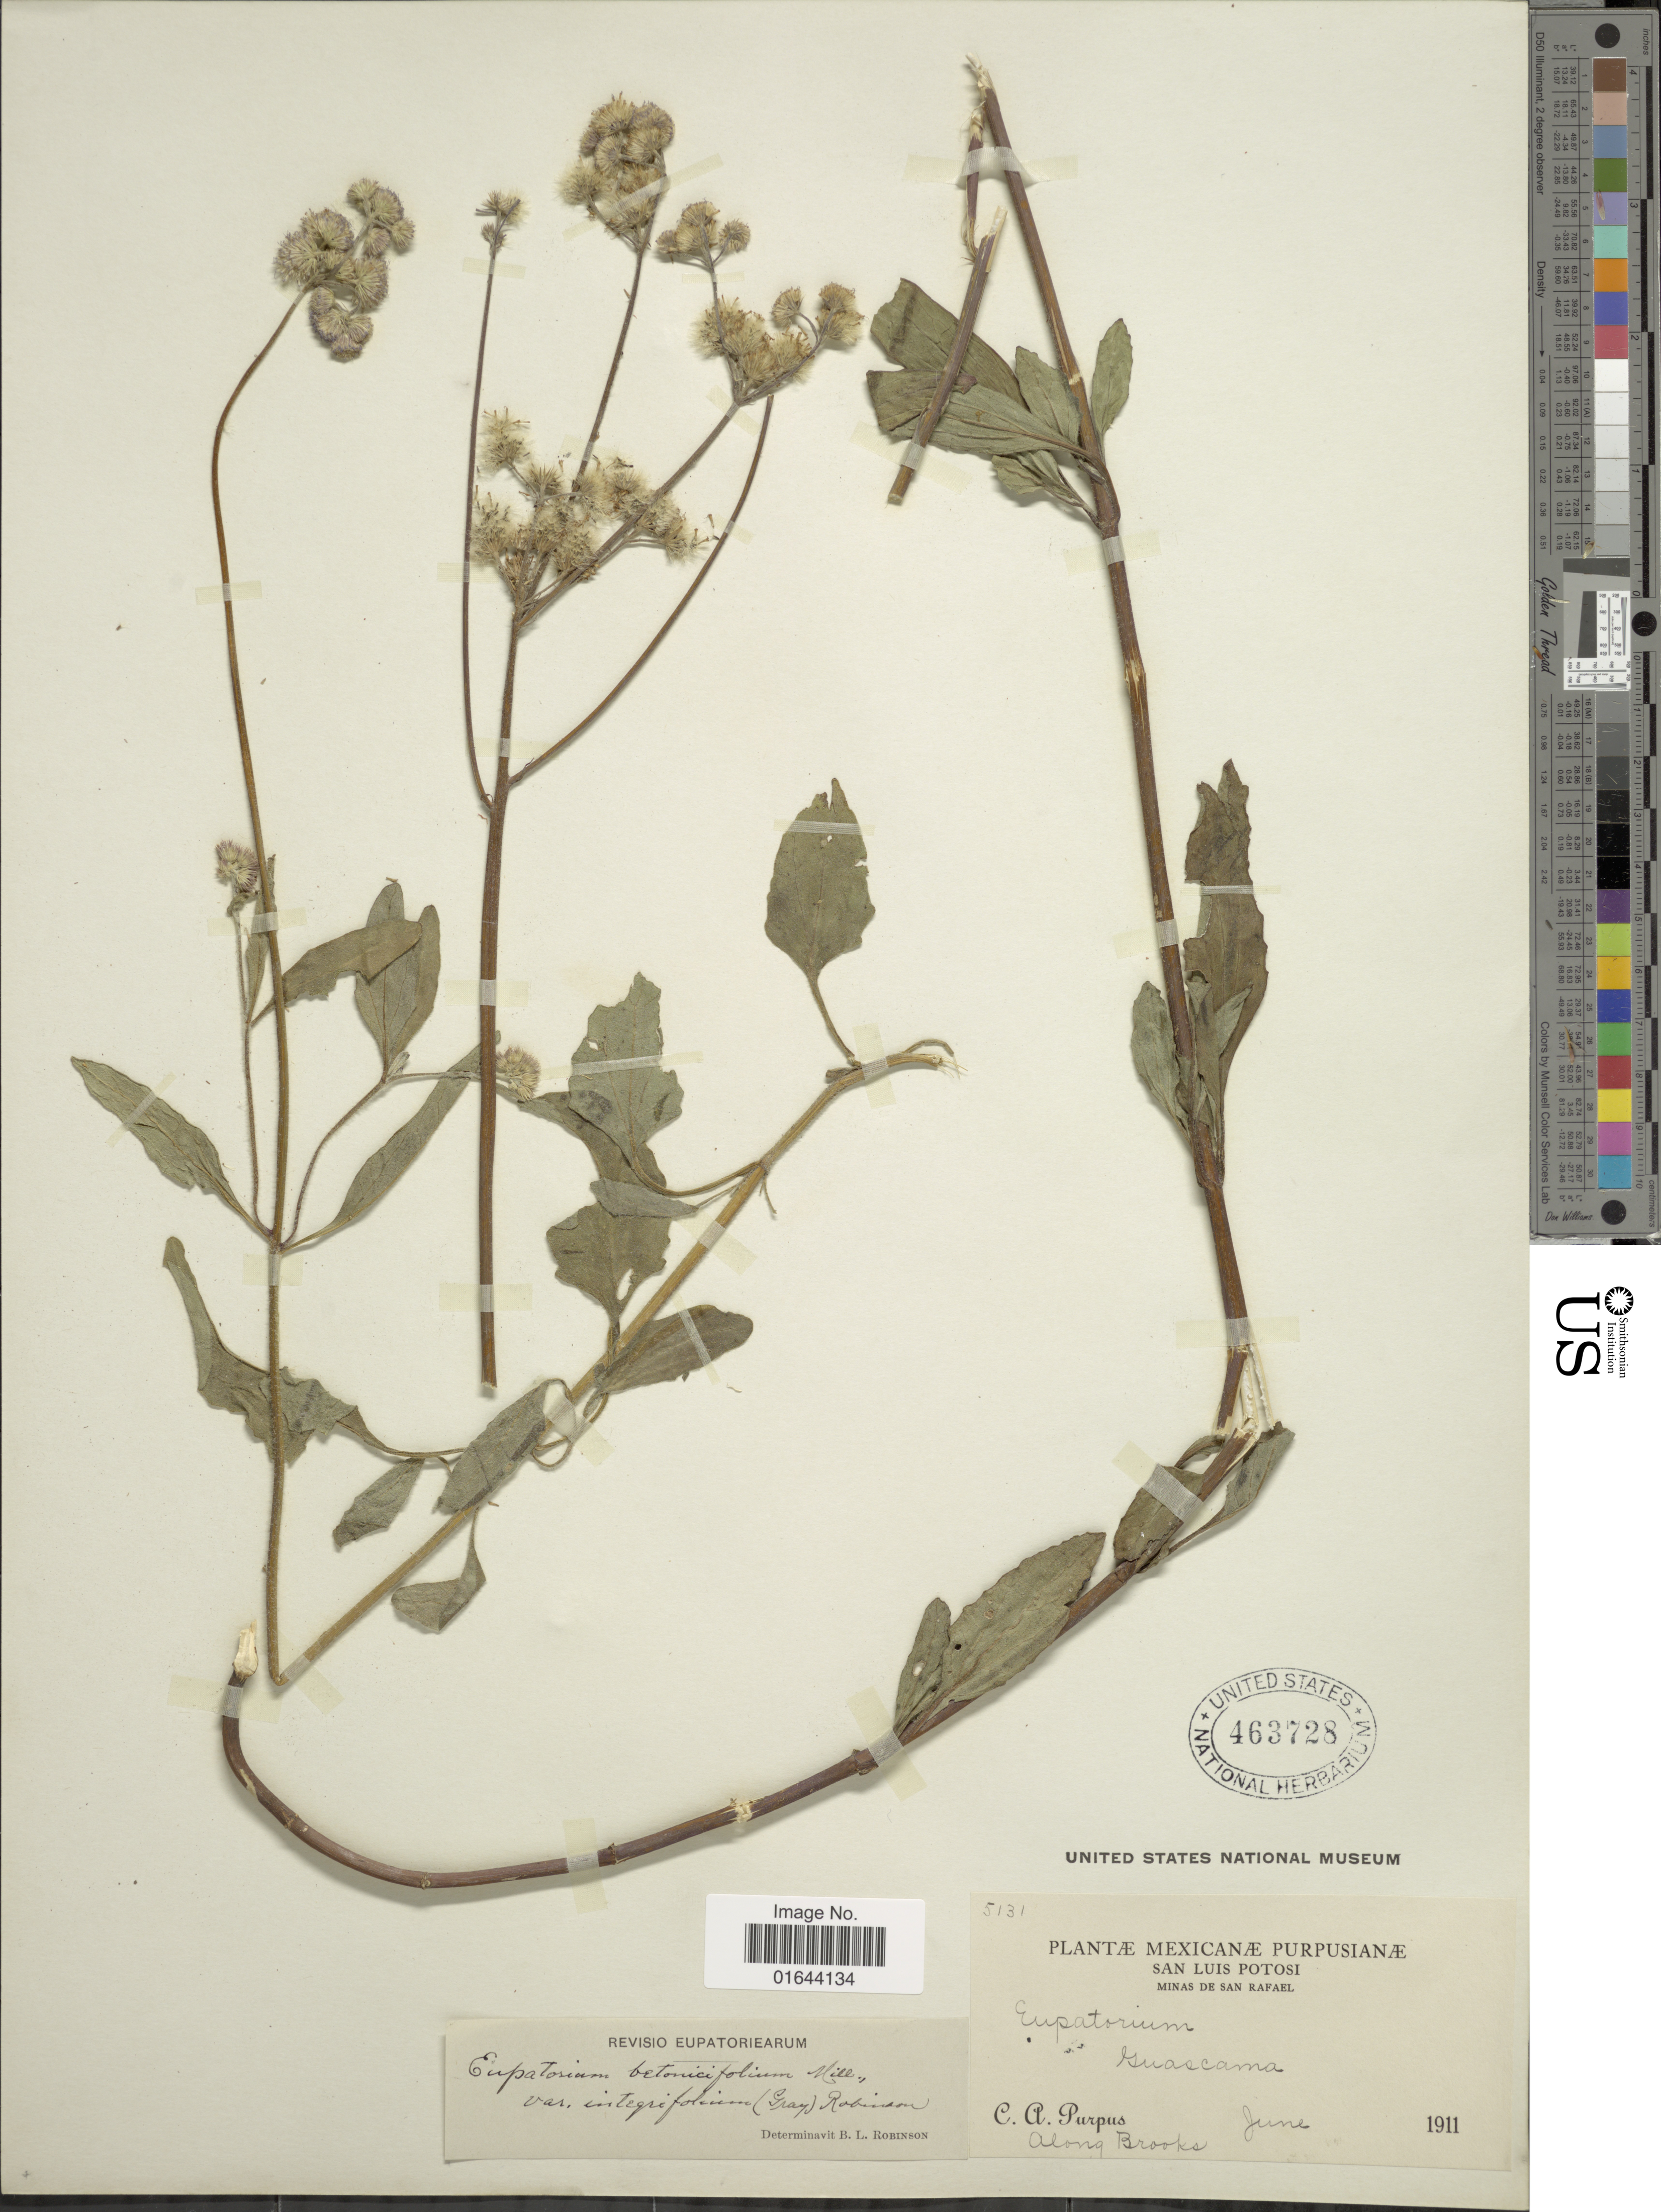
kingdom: Plantae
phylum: Tracheophyta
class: Magnoliopsida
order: Asterales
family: Asteraceae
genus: Conoclinium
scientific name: Conoclinium betonicifolium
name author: (Mill.) R.M. King & H. Rob.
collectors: C. A. Purpus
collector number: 5131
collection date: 1911-06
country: Mexico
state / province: San Luis Potosí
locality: San Luis Potosi, Minas de San Rafael.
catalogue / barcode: US 463728